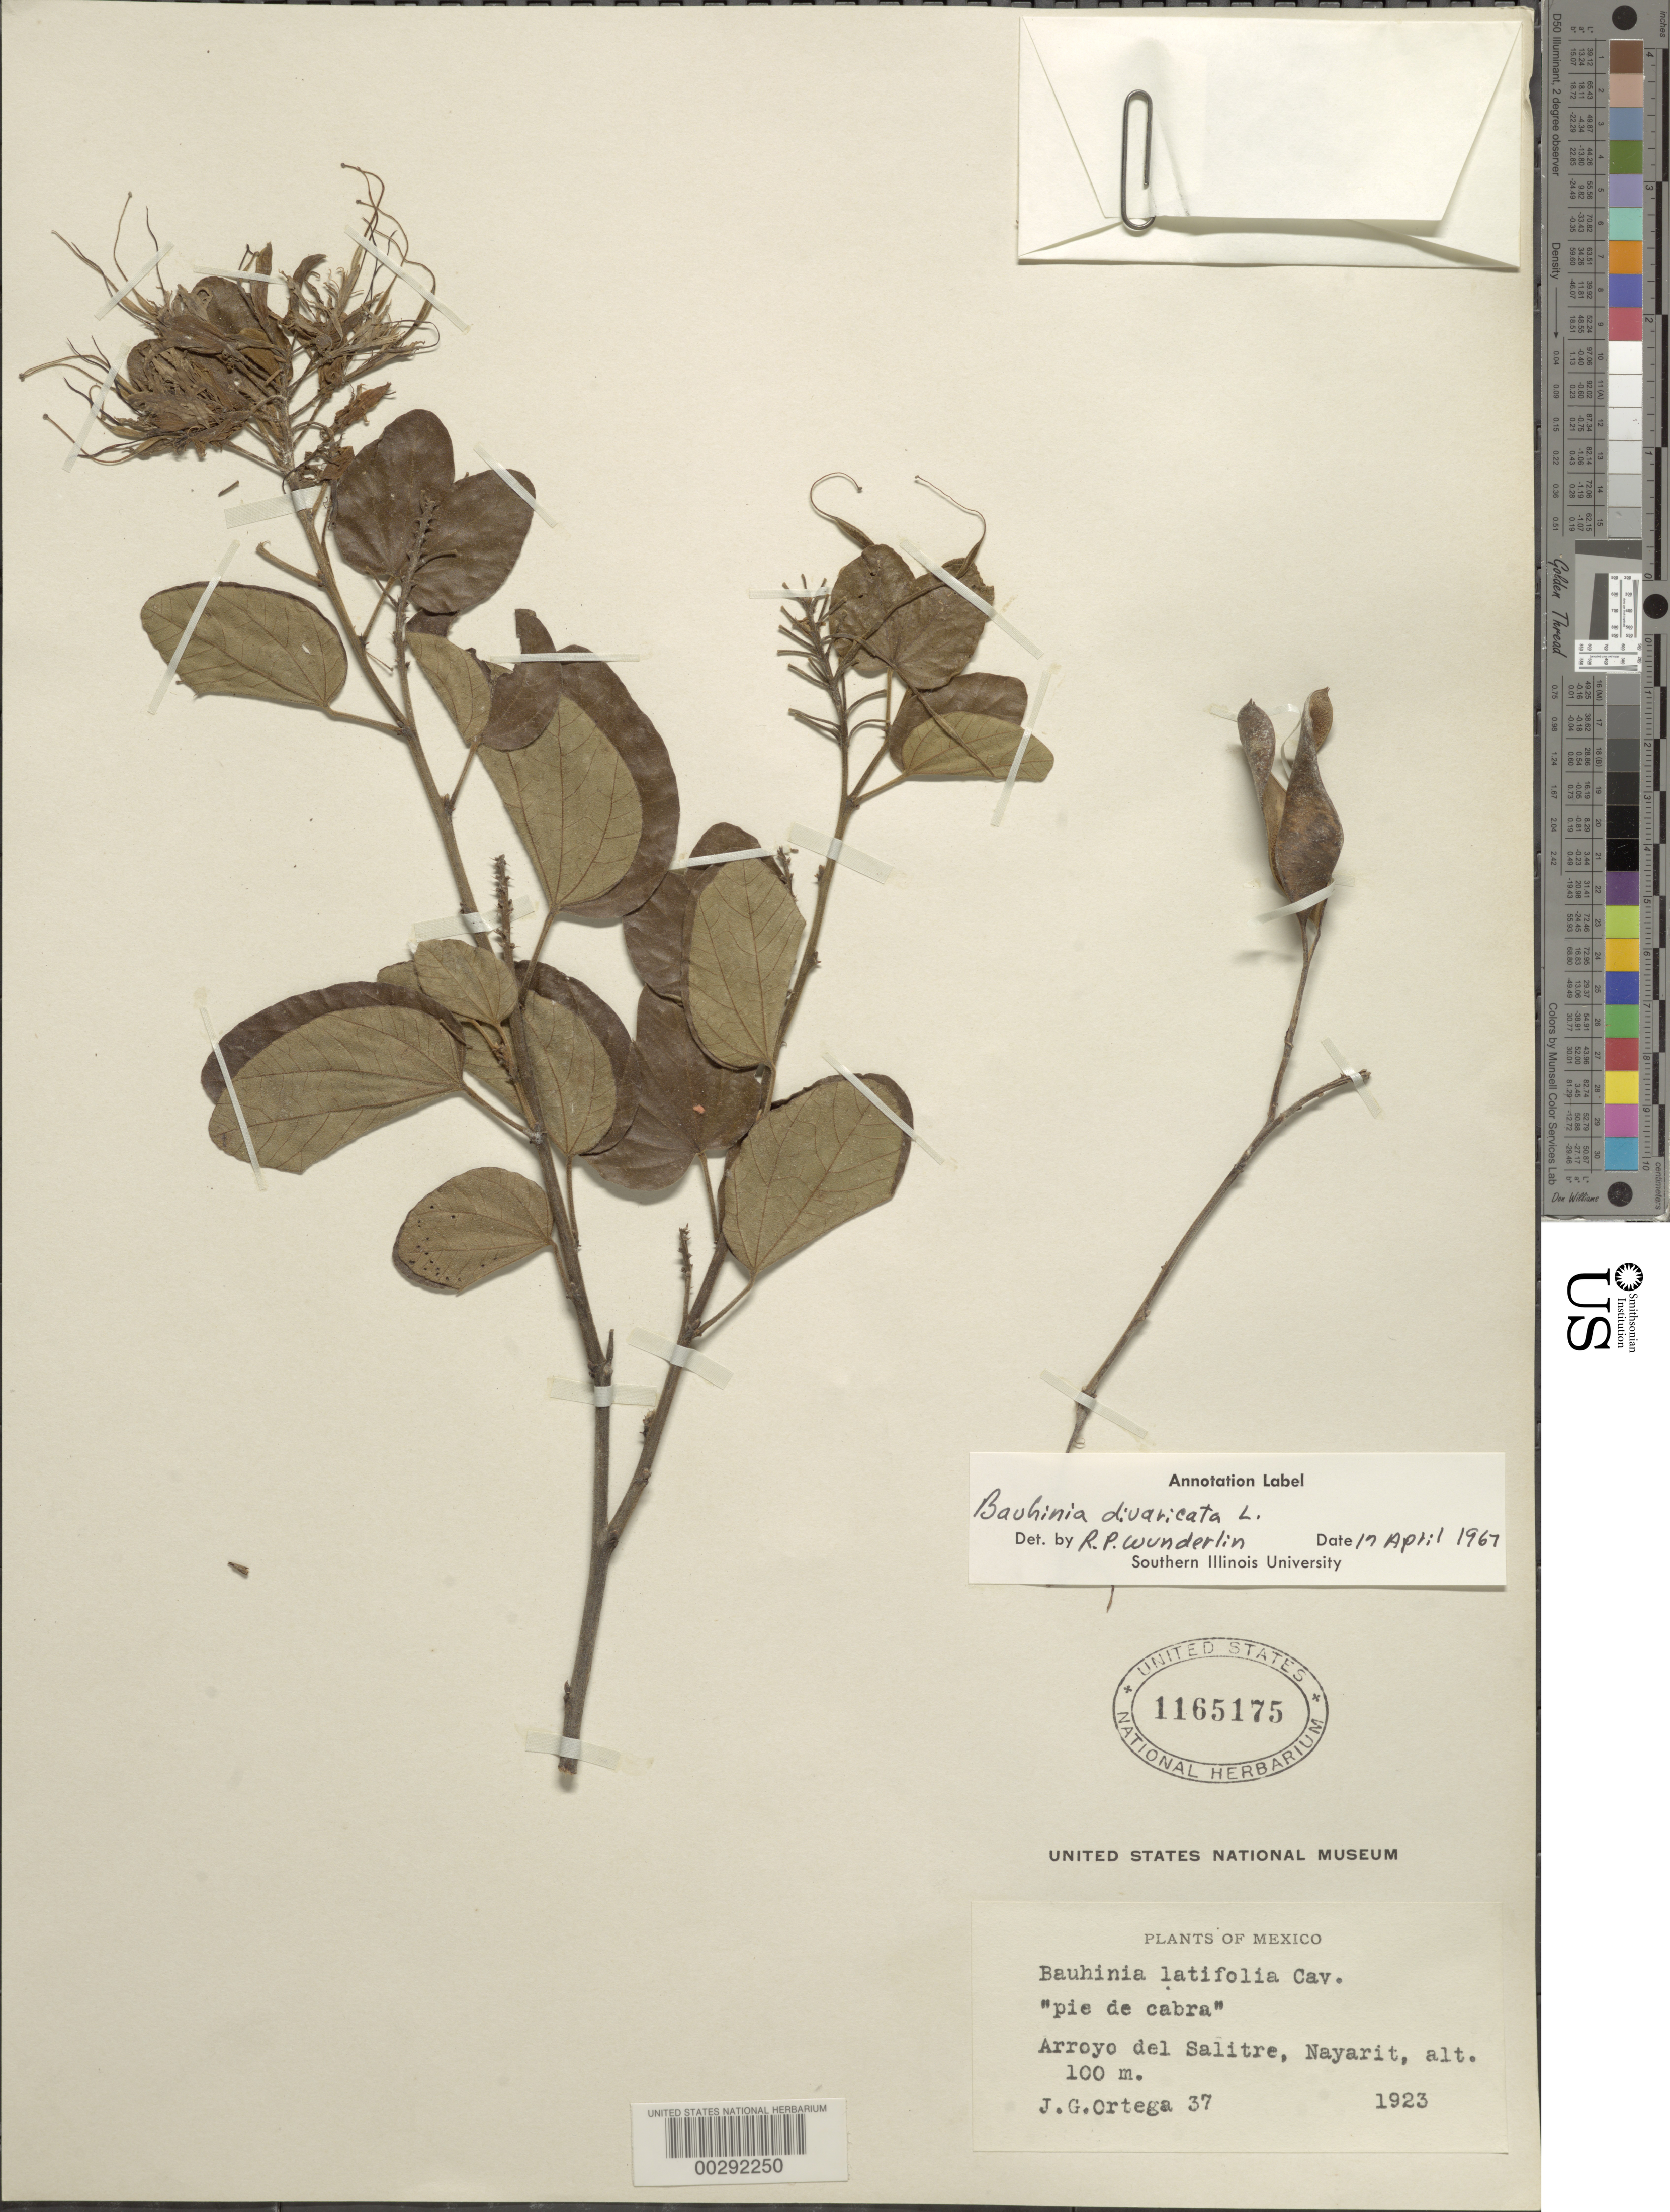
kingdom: Plantae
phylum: Tracheophyta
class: Magnoliopsida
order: Fabales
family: Fabaceae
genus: Bauhinia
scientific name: Bauhinia divaricata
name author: L.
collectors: J. Ortega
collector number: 37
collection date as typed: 1923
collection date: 1923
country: Mexico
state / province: Nayarit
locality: Arroyo del Salitre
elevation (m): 100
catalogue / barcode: US 1165175